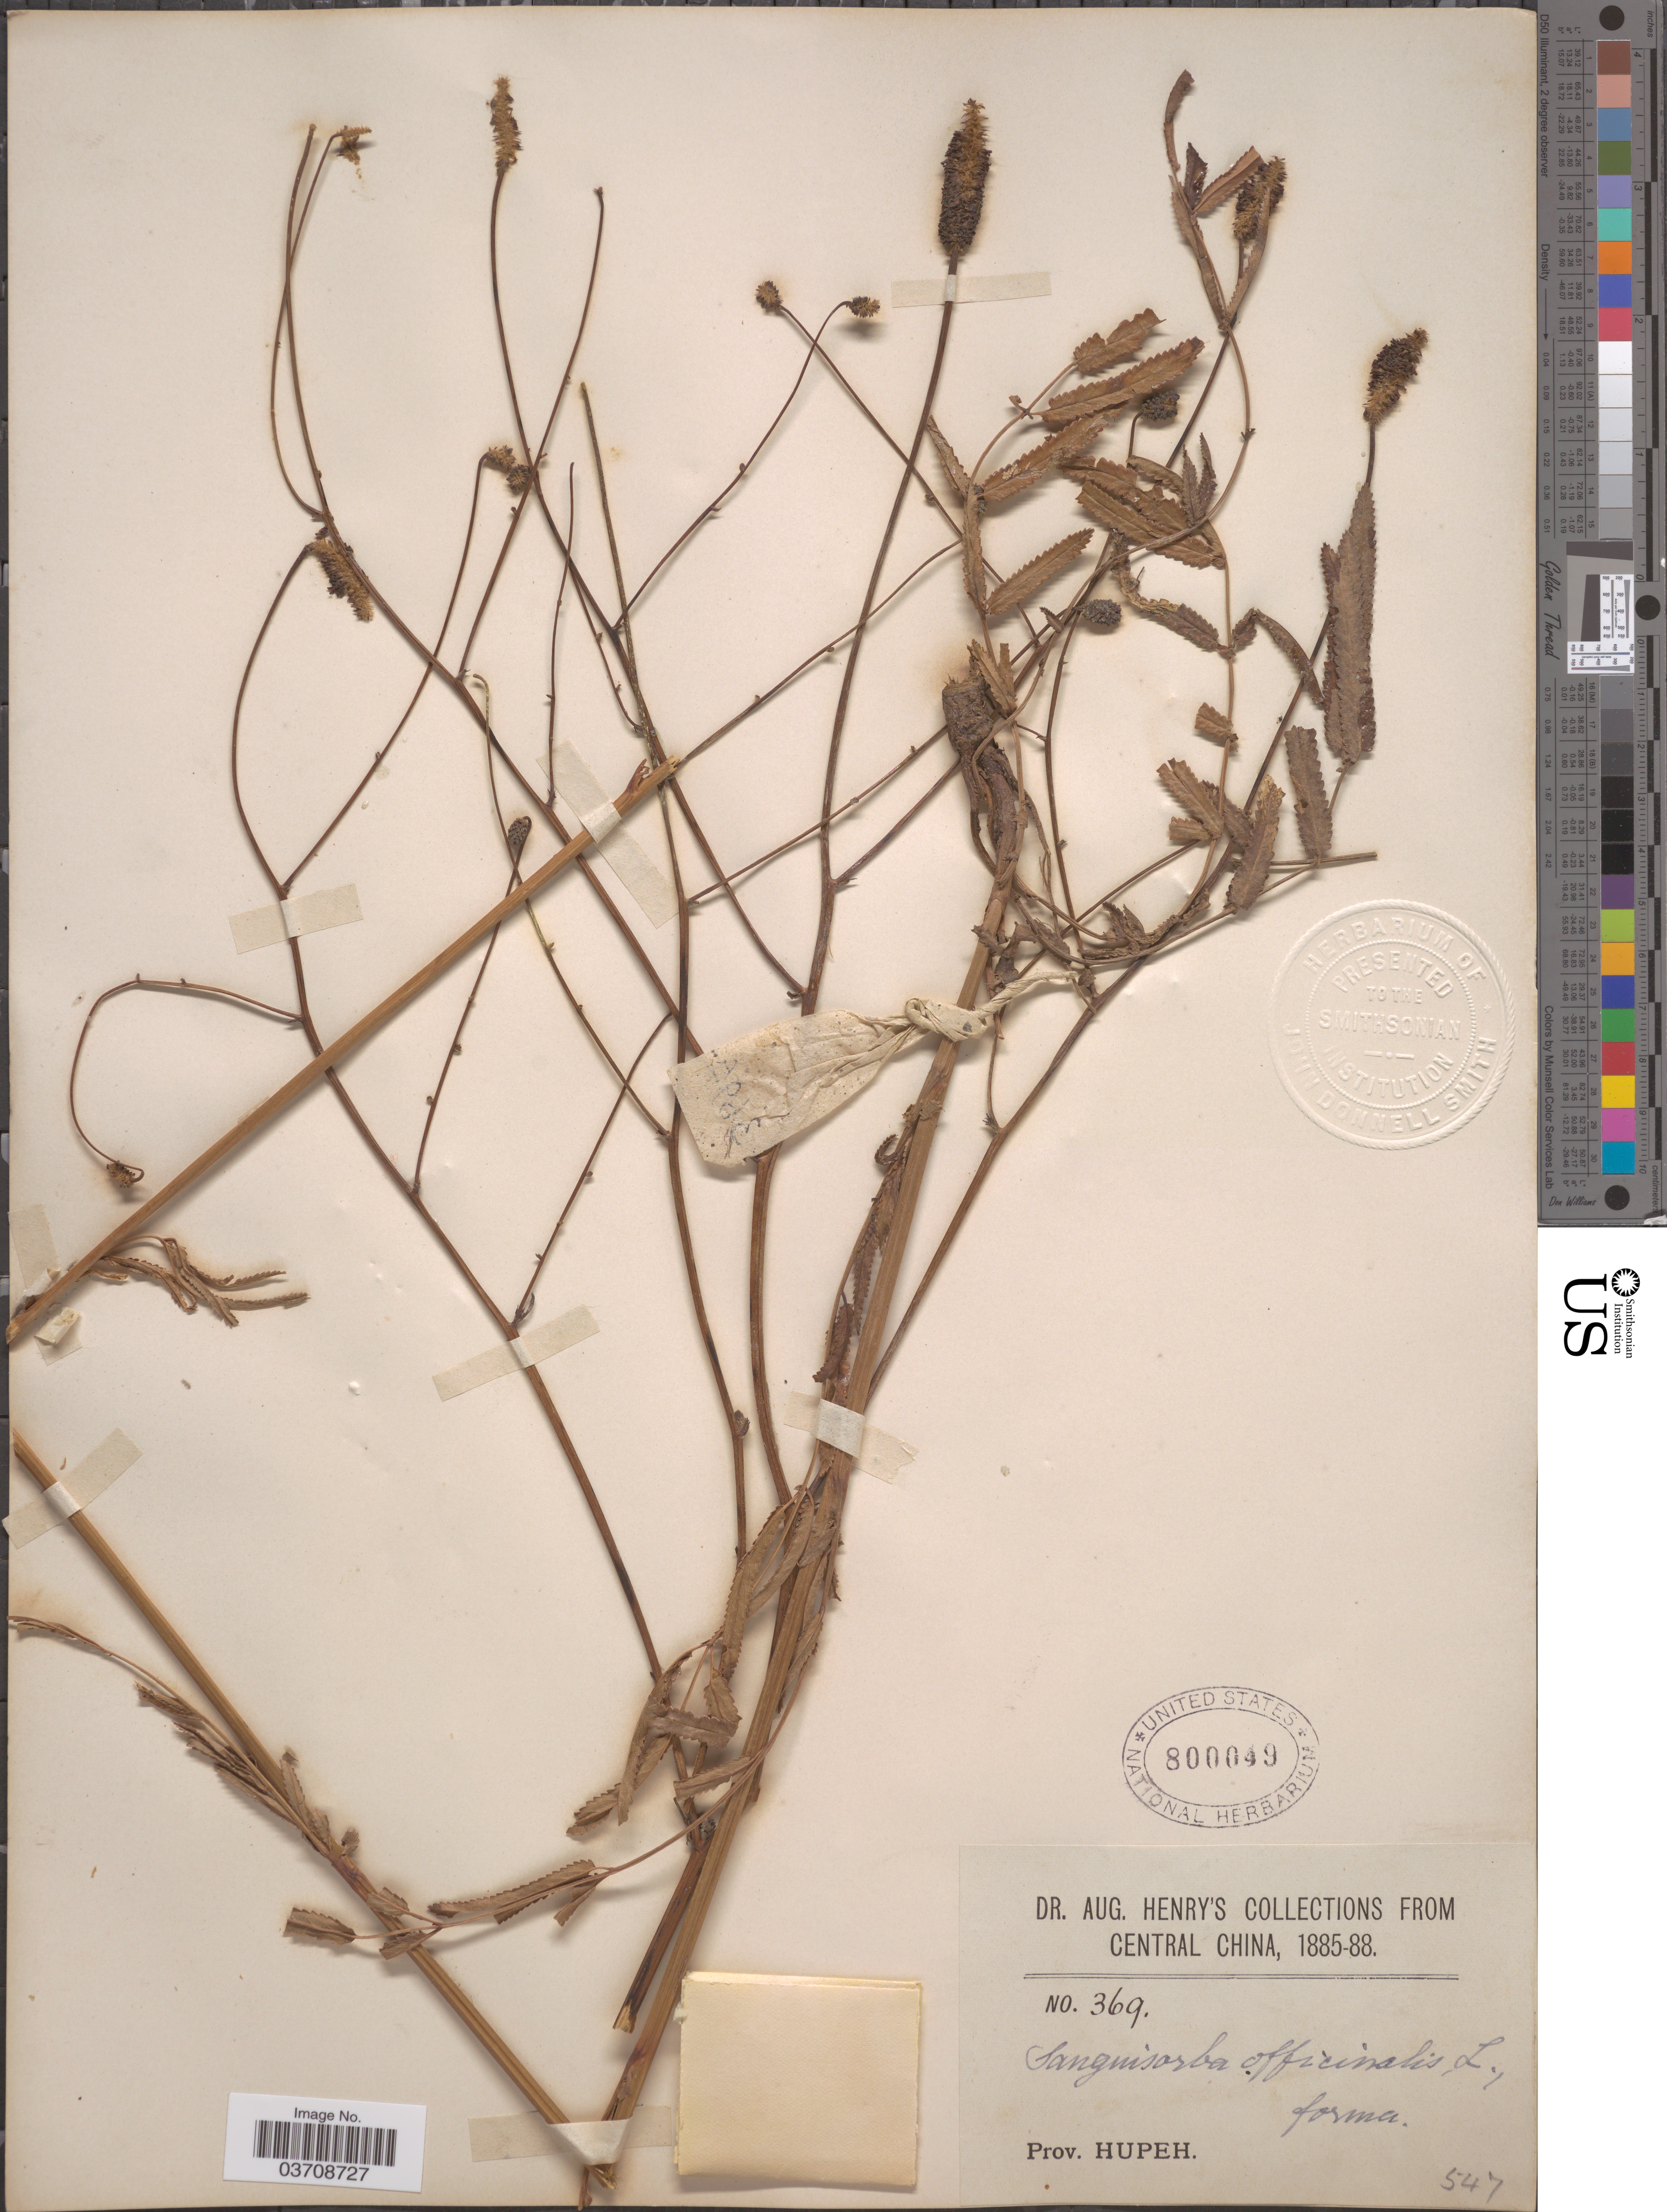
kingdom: Plantae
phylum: Tracheophyta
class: Magnoliopsida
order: Rosales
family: Rosaceae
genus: Sanguisorba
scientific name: Sanguisorba sp.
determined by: Strong, Mark T., (BOT), Smithsonian Institution - National Museum of Natural History (UNITED STATES)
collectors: A. Henry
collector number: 369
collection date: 1885/1888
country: China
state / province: Hubei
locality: Central China. Prov. Hupeh.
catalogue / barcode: US 800049